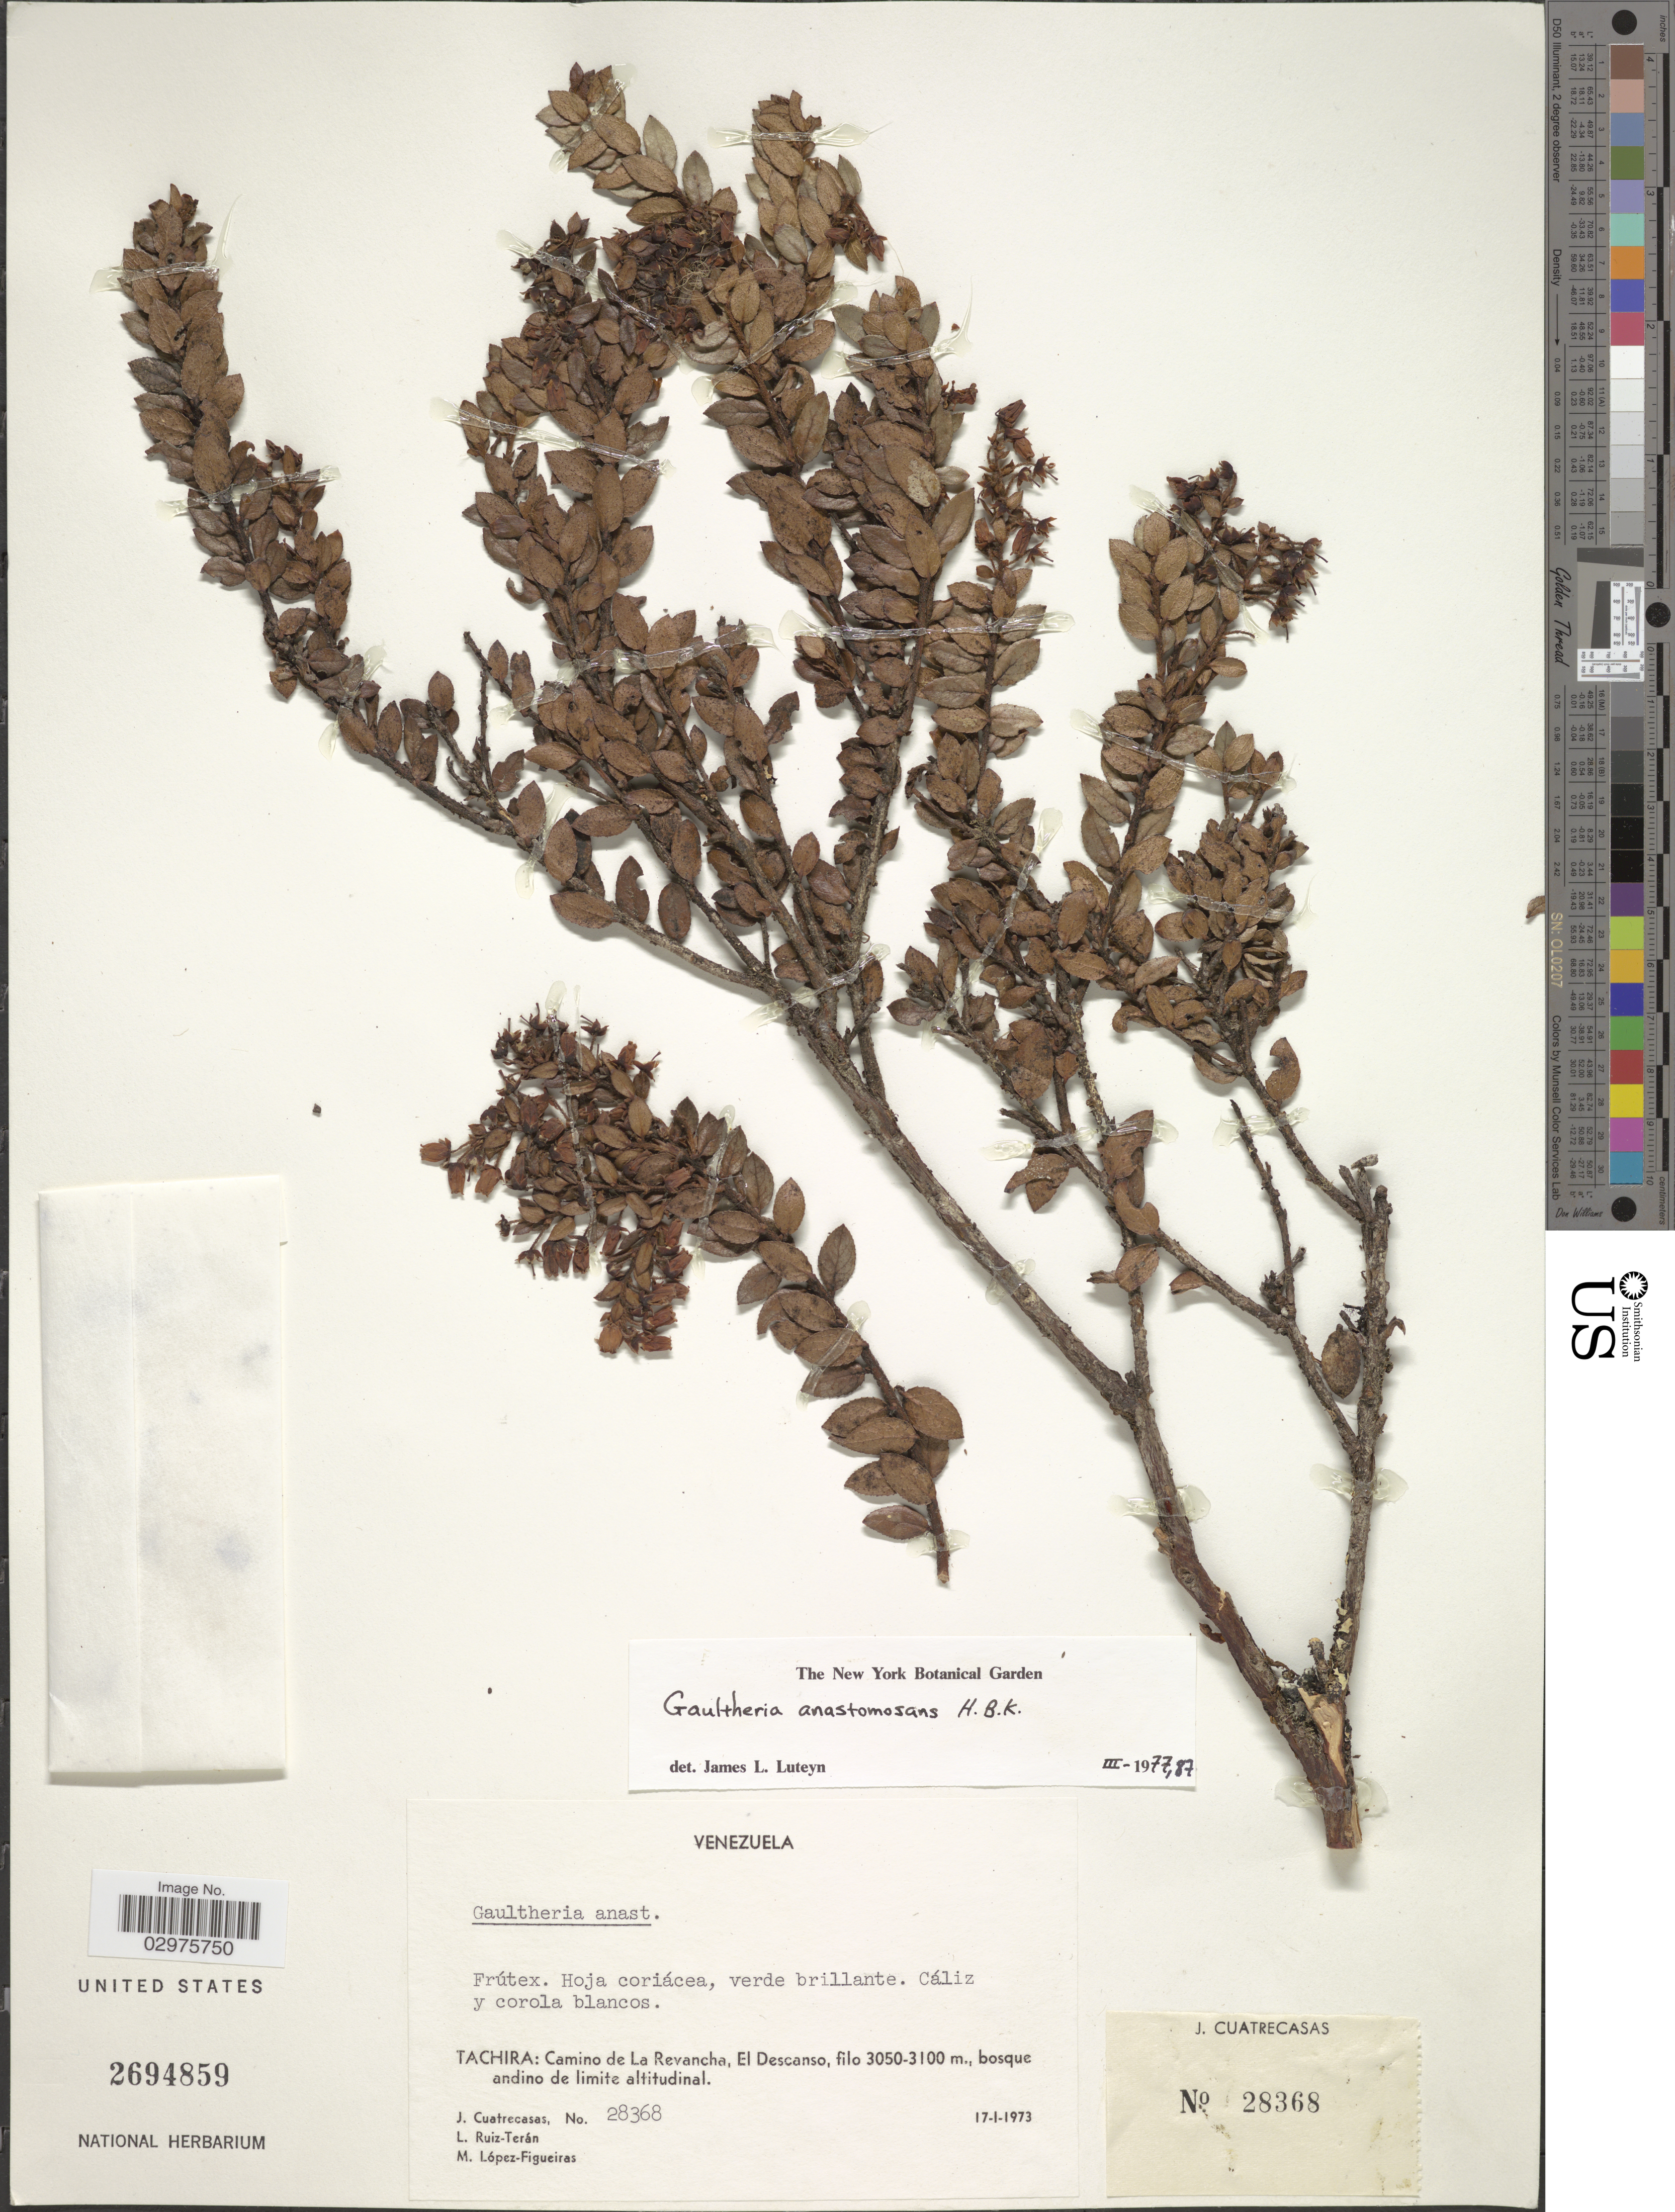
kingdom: Plantae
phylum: Tracheophyta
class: Magnoliopsida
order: Ericales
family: Ericaceae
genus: Gaultheria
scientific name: Gaultheria anastomosans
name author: (L. f.) Kunth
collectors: J. Cuatrecasas, L. E. Ruíz-Terán & M. López Figueiras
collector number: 28368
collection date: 1973-01-17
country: Venezuela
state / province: Tachira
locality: Camino de La Revancha, El Descanso.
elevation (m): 3050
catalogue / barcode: US 2694859